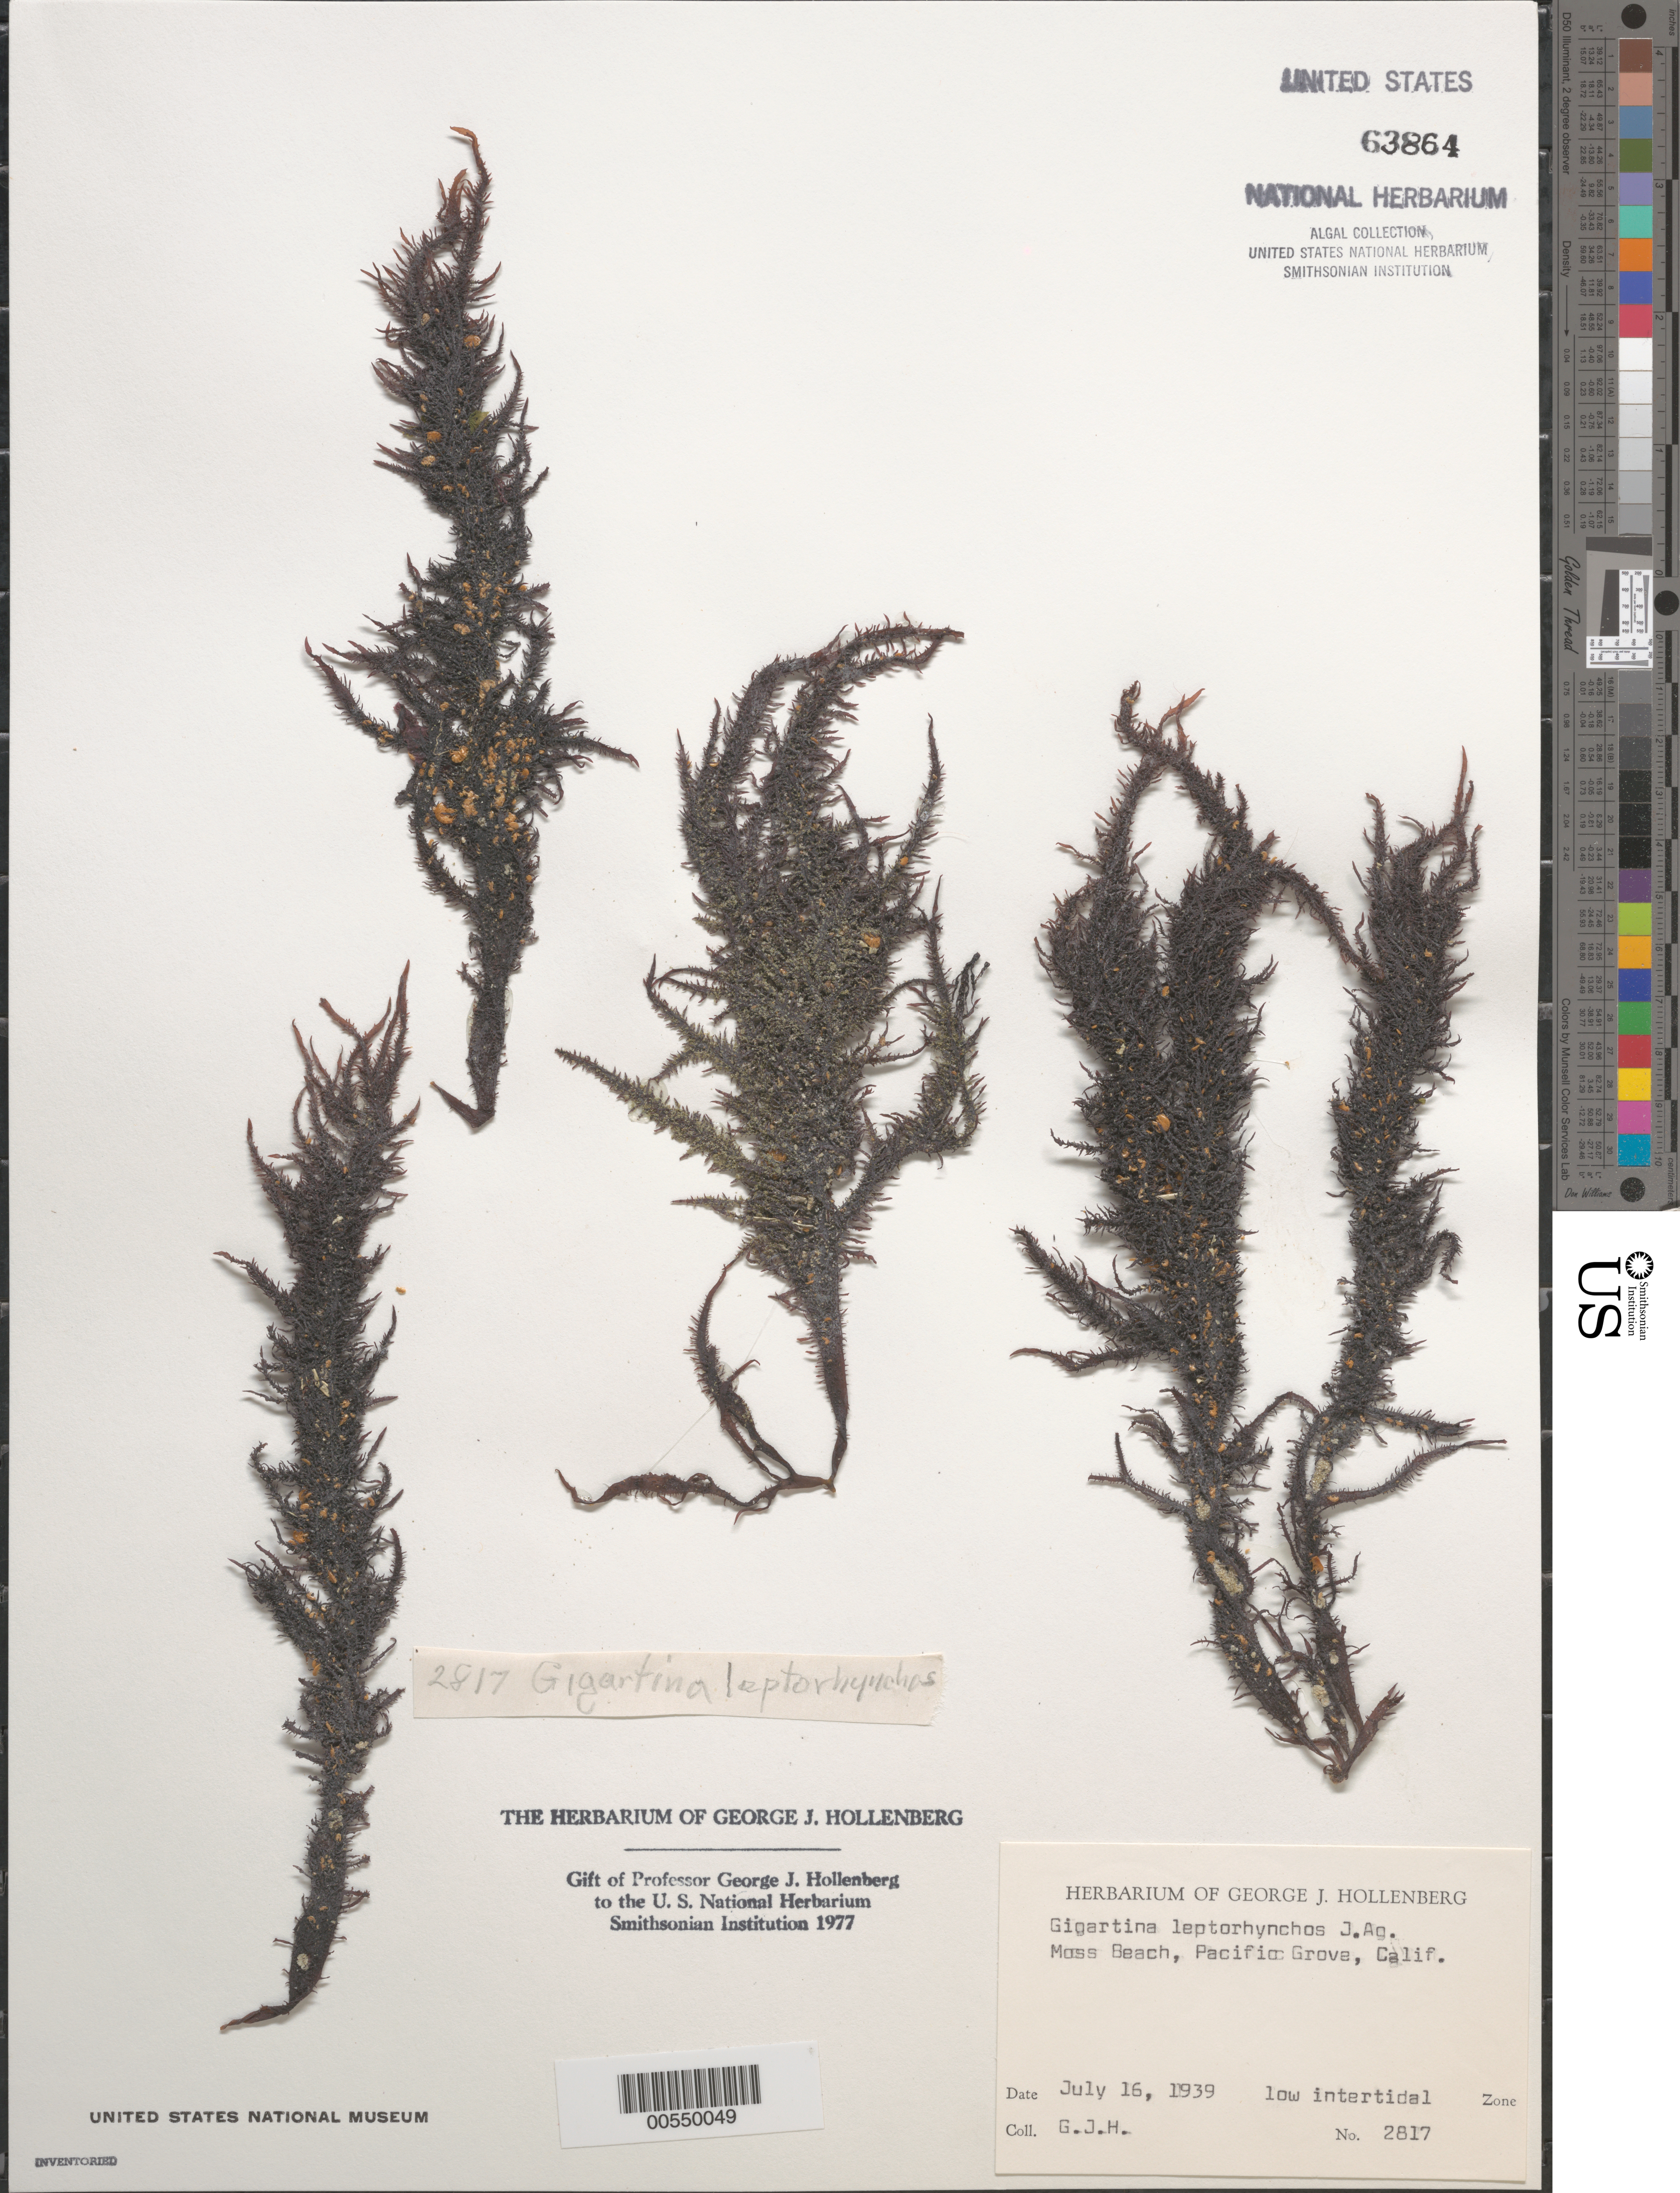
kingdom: Plantae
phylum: Rhodophyta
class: Florideophyceae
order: Gigartinales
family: Gigartinaceae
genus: Mazzaella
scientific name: Mazzaella leptorhynchos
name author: (J. Agardh) Leister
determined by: Algae name updating Project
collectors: G. Hollenberg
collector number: GJH 2817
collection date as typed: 16 Jul 1939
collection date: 1939-07-16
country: United States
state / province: California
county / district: Monterey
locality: Middle reef of Moss Beach, Pacific Grove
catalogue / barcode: US 63864